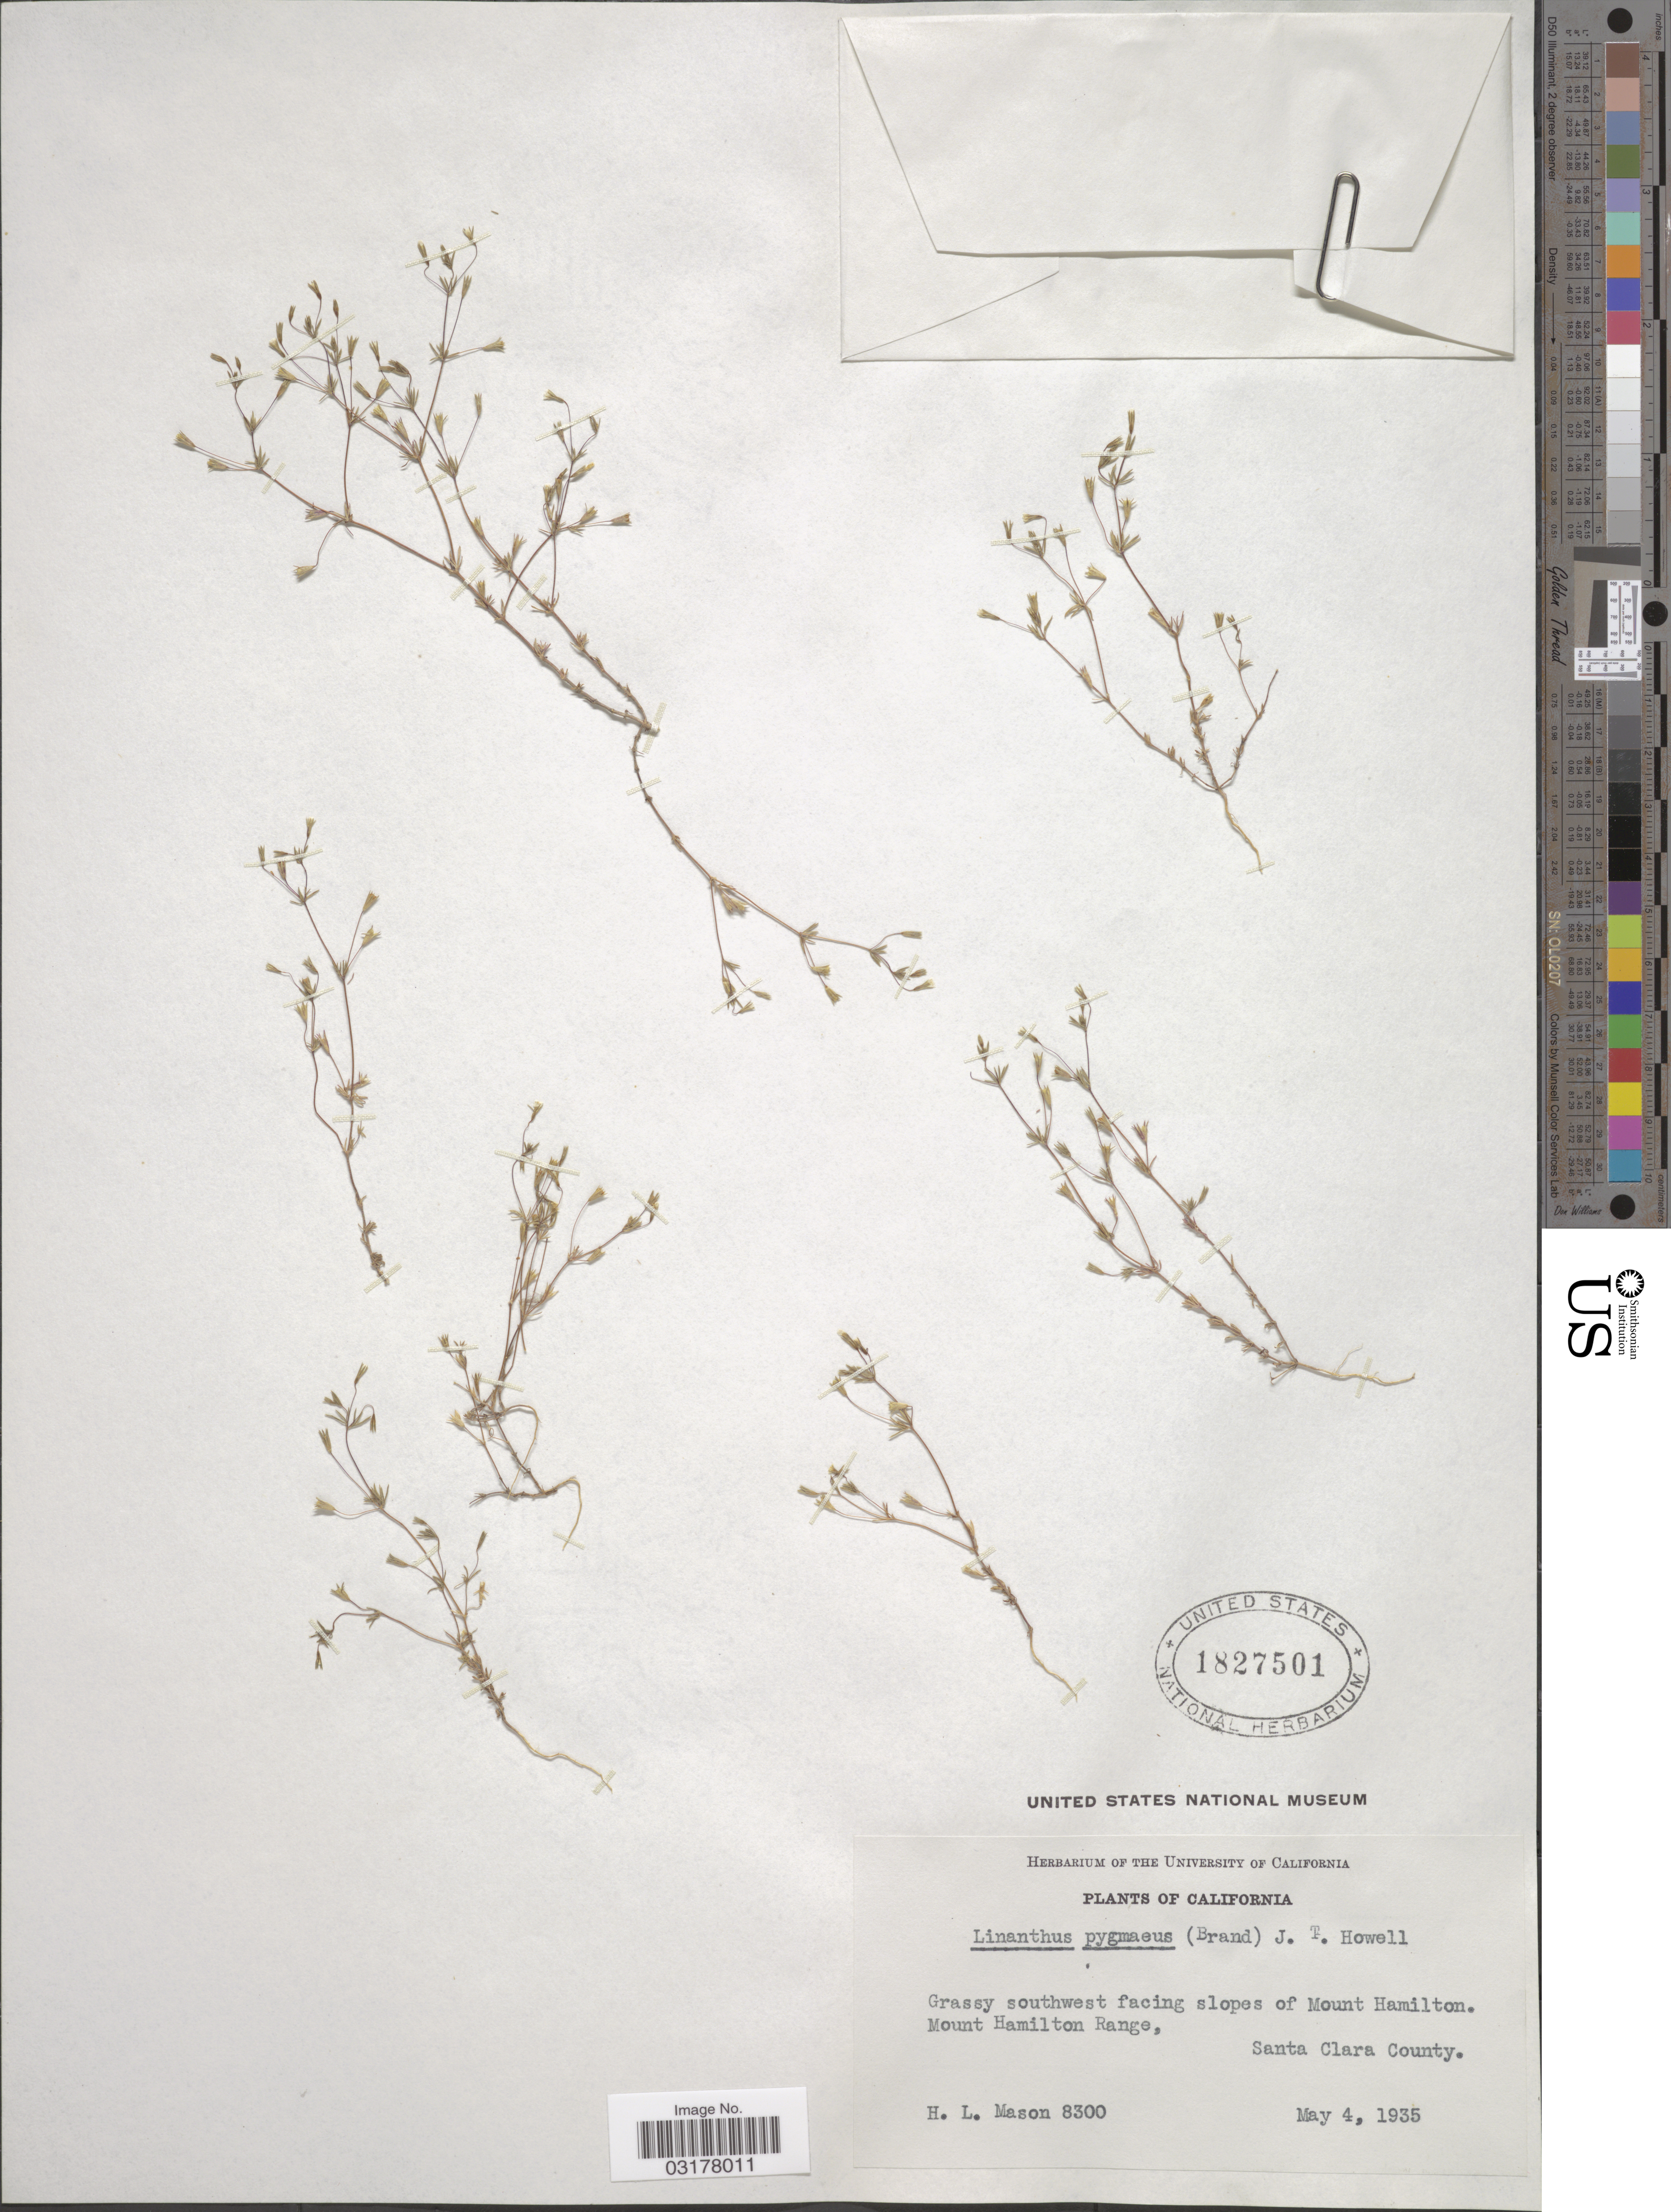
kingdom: Plantae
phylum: Tracheophyta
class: Magnoliopsida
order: Ericales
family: Polemoniaceae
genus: Leptosiphon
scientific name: Leptosiphon pygmaeus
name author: (Brand) J.M. Porter & L.A. Johnson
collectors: H. L. Mason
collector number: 8300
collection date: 1935-05-04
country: United States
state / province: California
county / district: Santa Clara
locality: Grassy southwest facing slopes of Mount Hamilton. Mount Hamilton Range, Santa Clara County.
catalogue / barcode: US 1827501